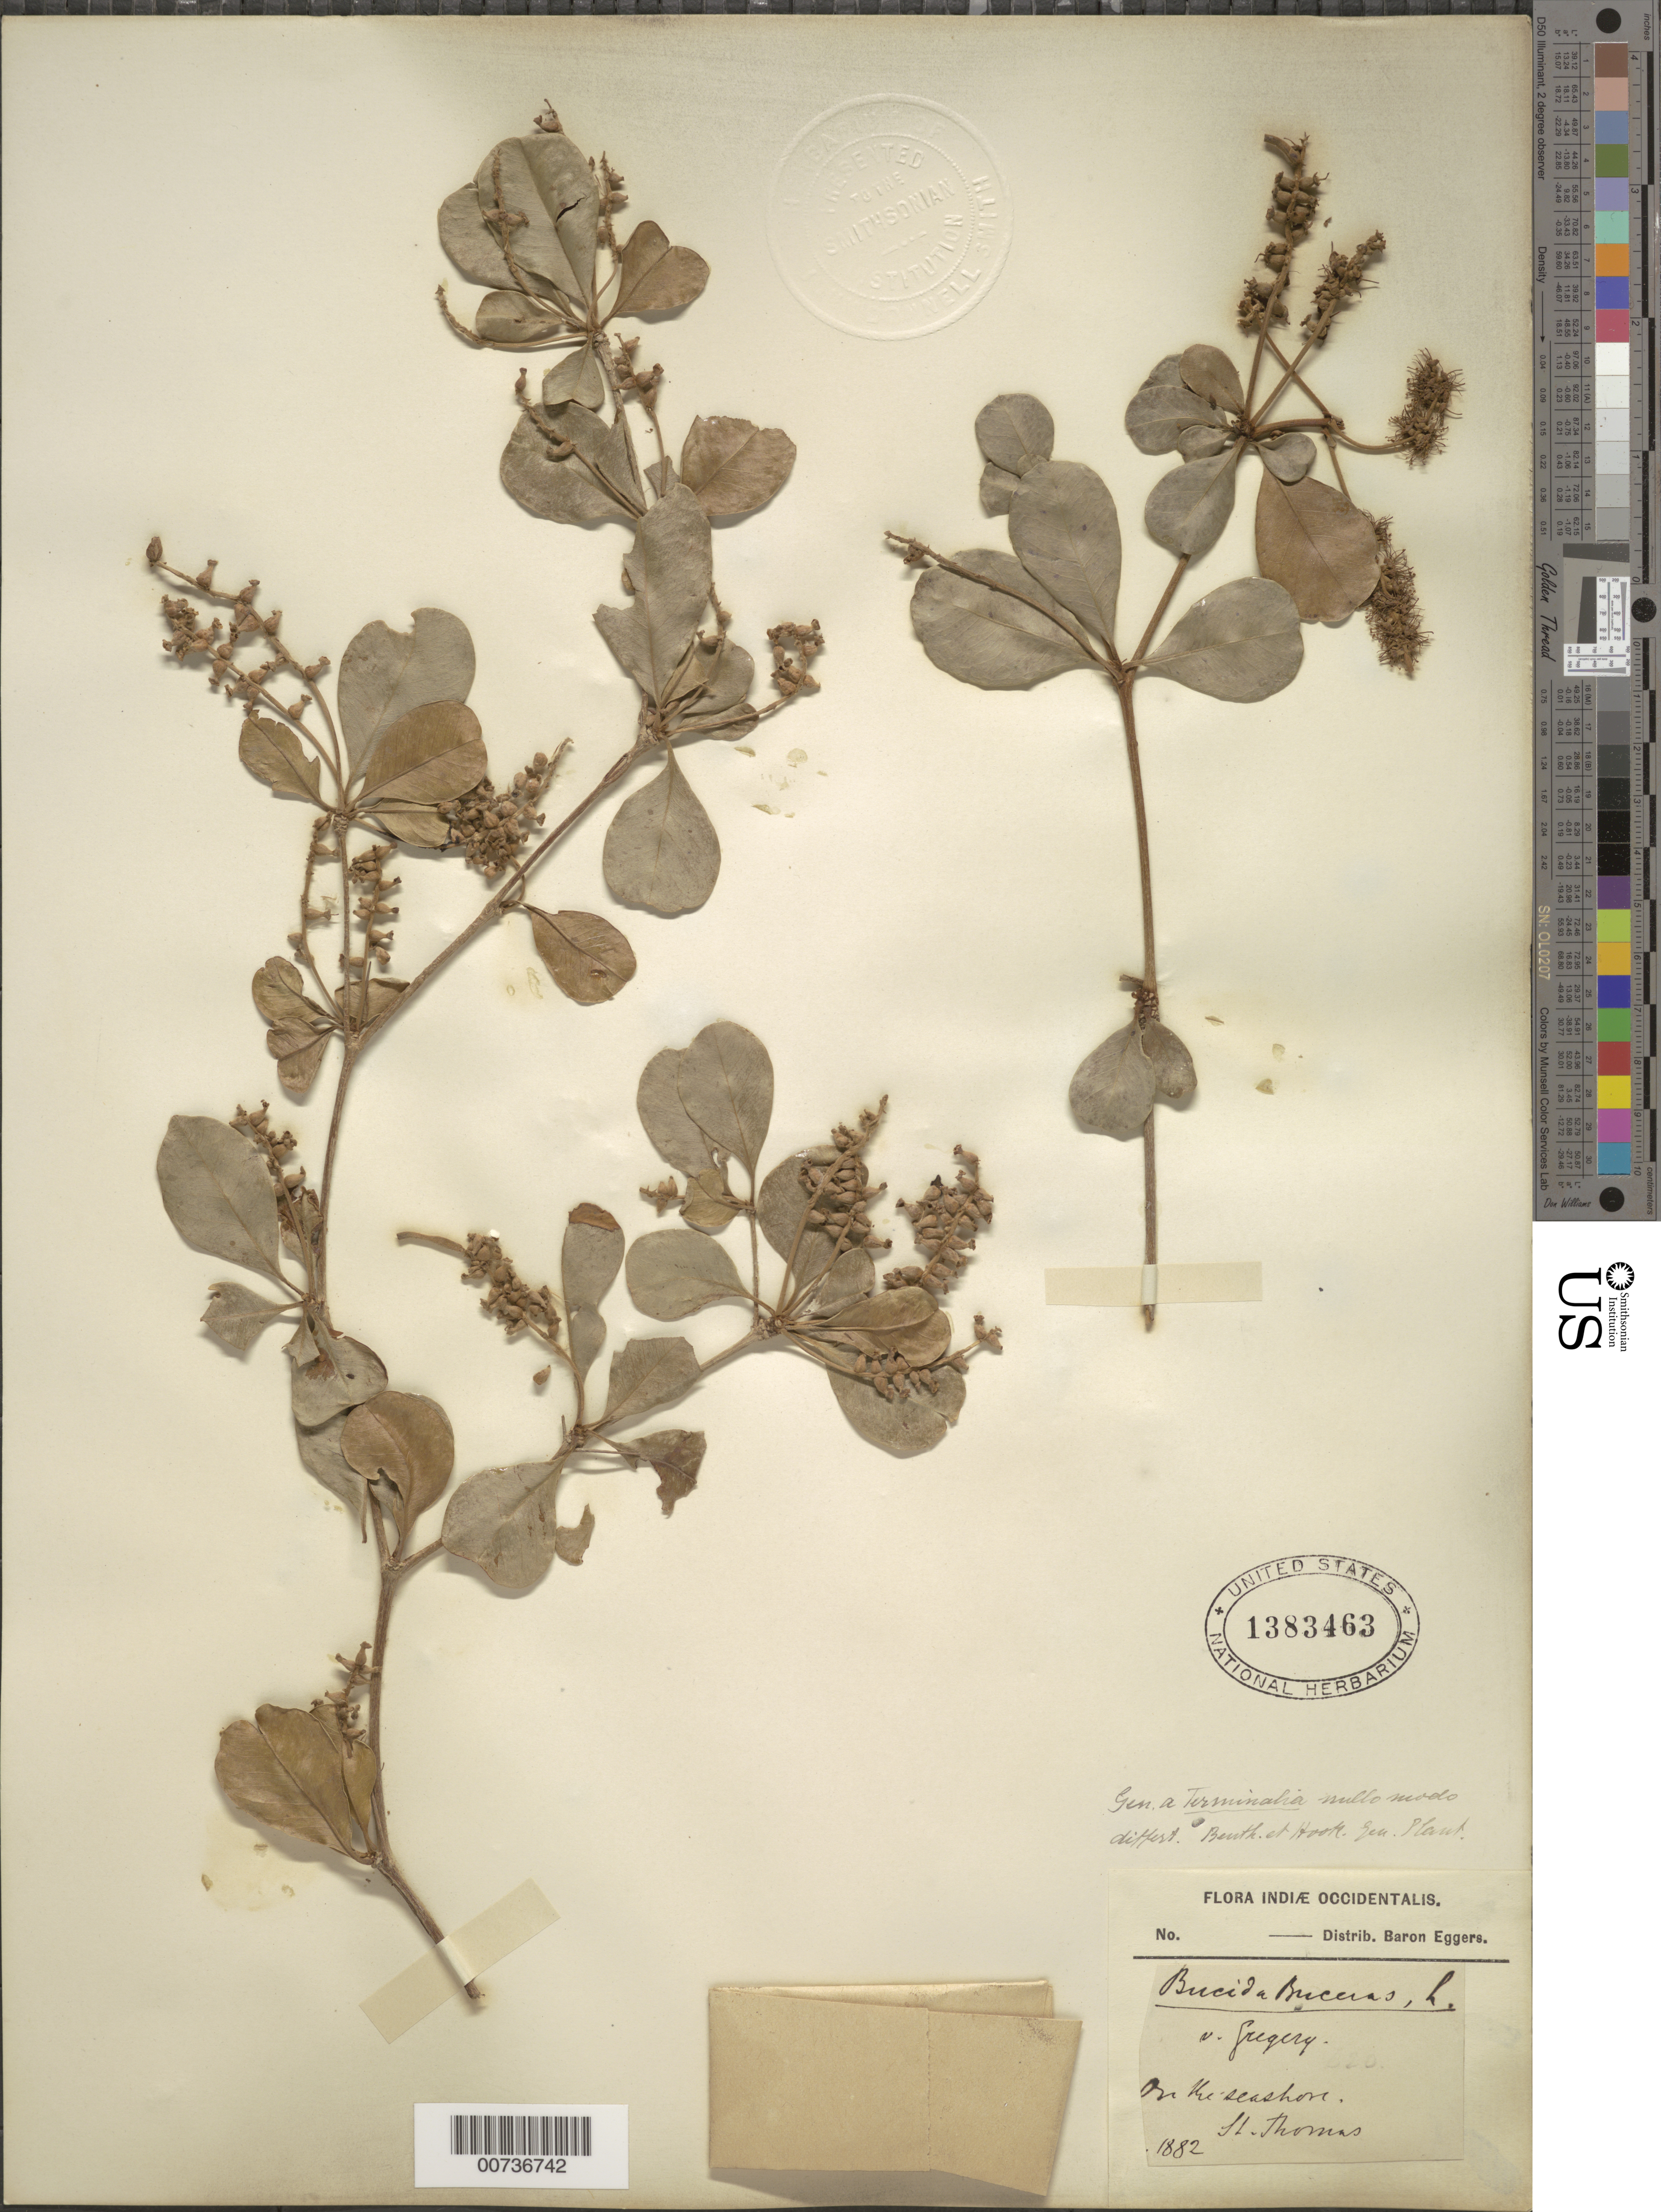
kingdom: Plantae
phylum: Tracheophyta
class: Magnoliopsida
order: Myrtales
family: Combretaceae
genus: Terminalia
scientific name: Terminalia buceras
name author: (L.) C. Wright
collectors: H. F. A. von Eggers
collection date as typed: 1882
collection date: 1882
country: U.S. Virgin Islands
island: St. Thomas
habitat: On the seashore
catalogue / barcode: US 1383463